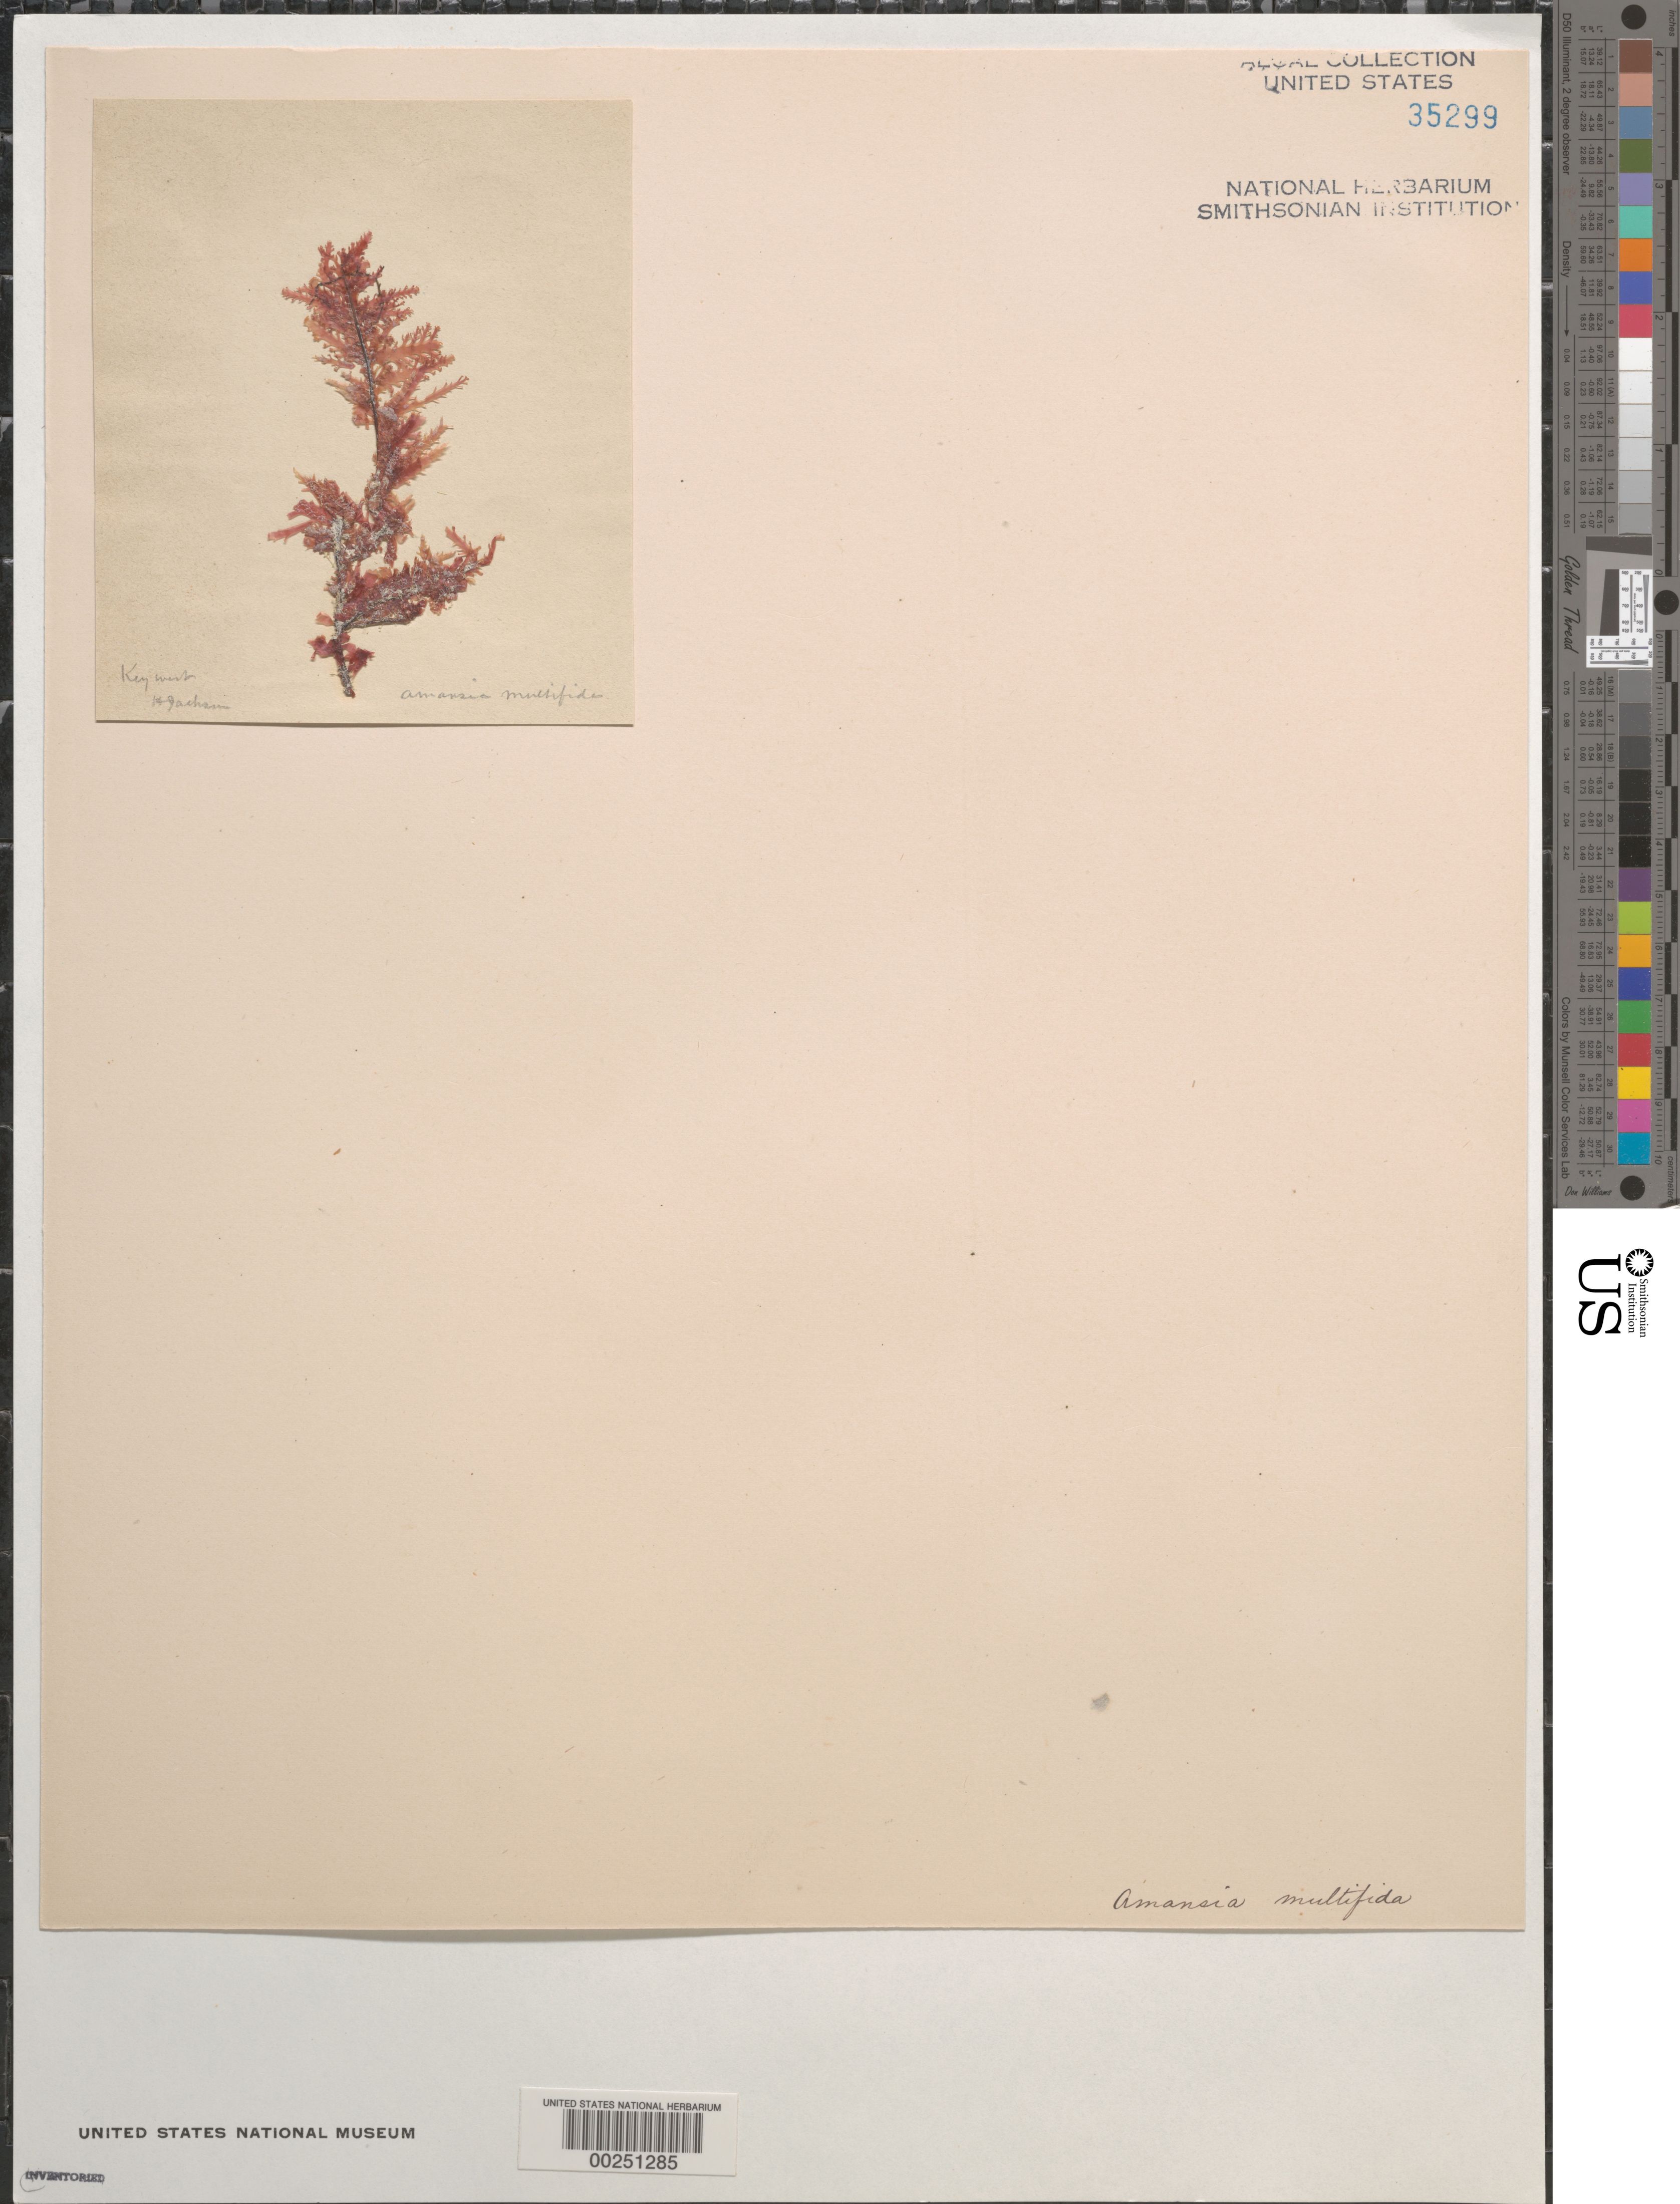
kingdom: Plantae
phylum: Rhodophyta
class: Florideophyceae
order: Ceramiales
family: Rhodomelaceae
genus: Amansia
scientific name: Amansia multifida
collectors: H. Jackson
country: United States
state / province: Florida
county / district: Monroe County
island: Key West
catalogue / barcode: US 35299